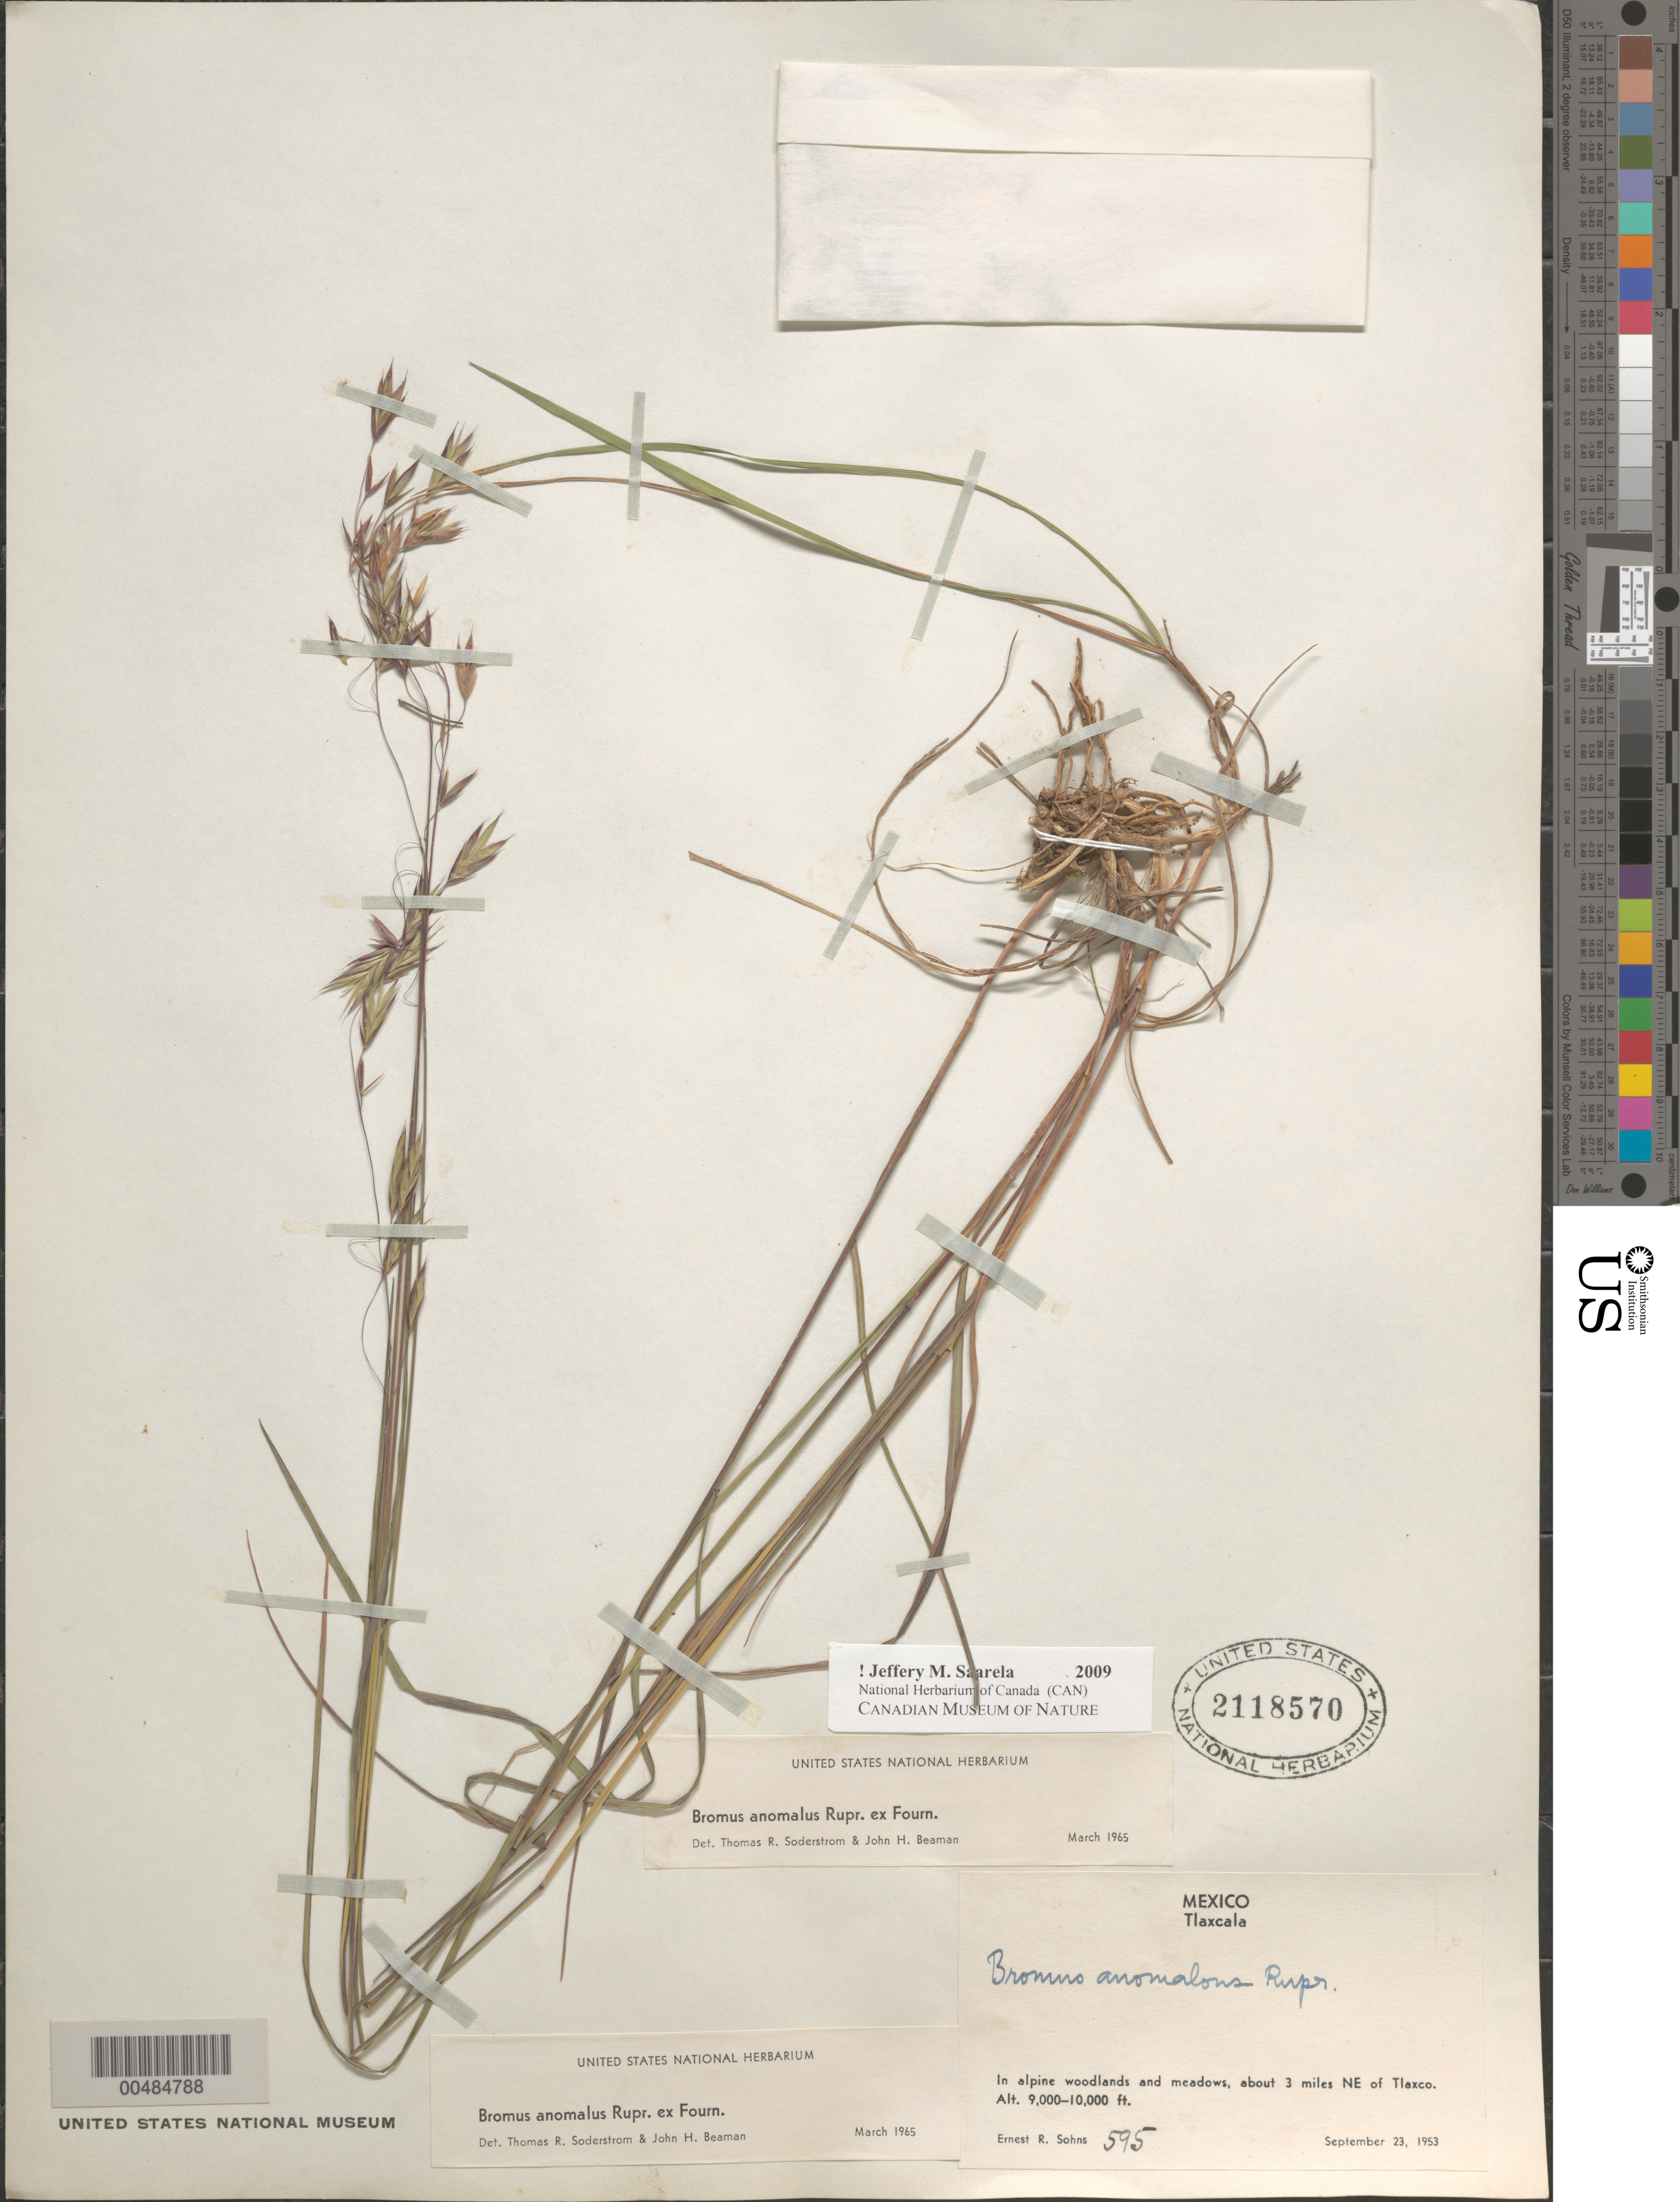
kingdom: Plantae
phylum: Tracheophyta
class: Liliopsida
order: Poales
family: Poaceae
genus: Bromus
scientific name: Bromus anomalus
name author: Rupr. ex E. Fourn.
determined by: Soderstrom, T. R.; Beaman, J. H.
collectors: E. R. Sohns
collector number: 595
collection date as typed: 23 Sep 1953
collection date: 1953-09-23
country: Mexico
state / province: Tlaxcala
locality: About 3 mi NE of Tlaxco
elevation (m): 2743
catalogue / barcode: US 2118570